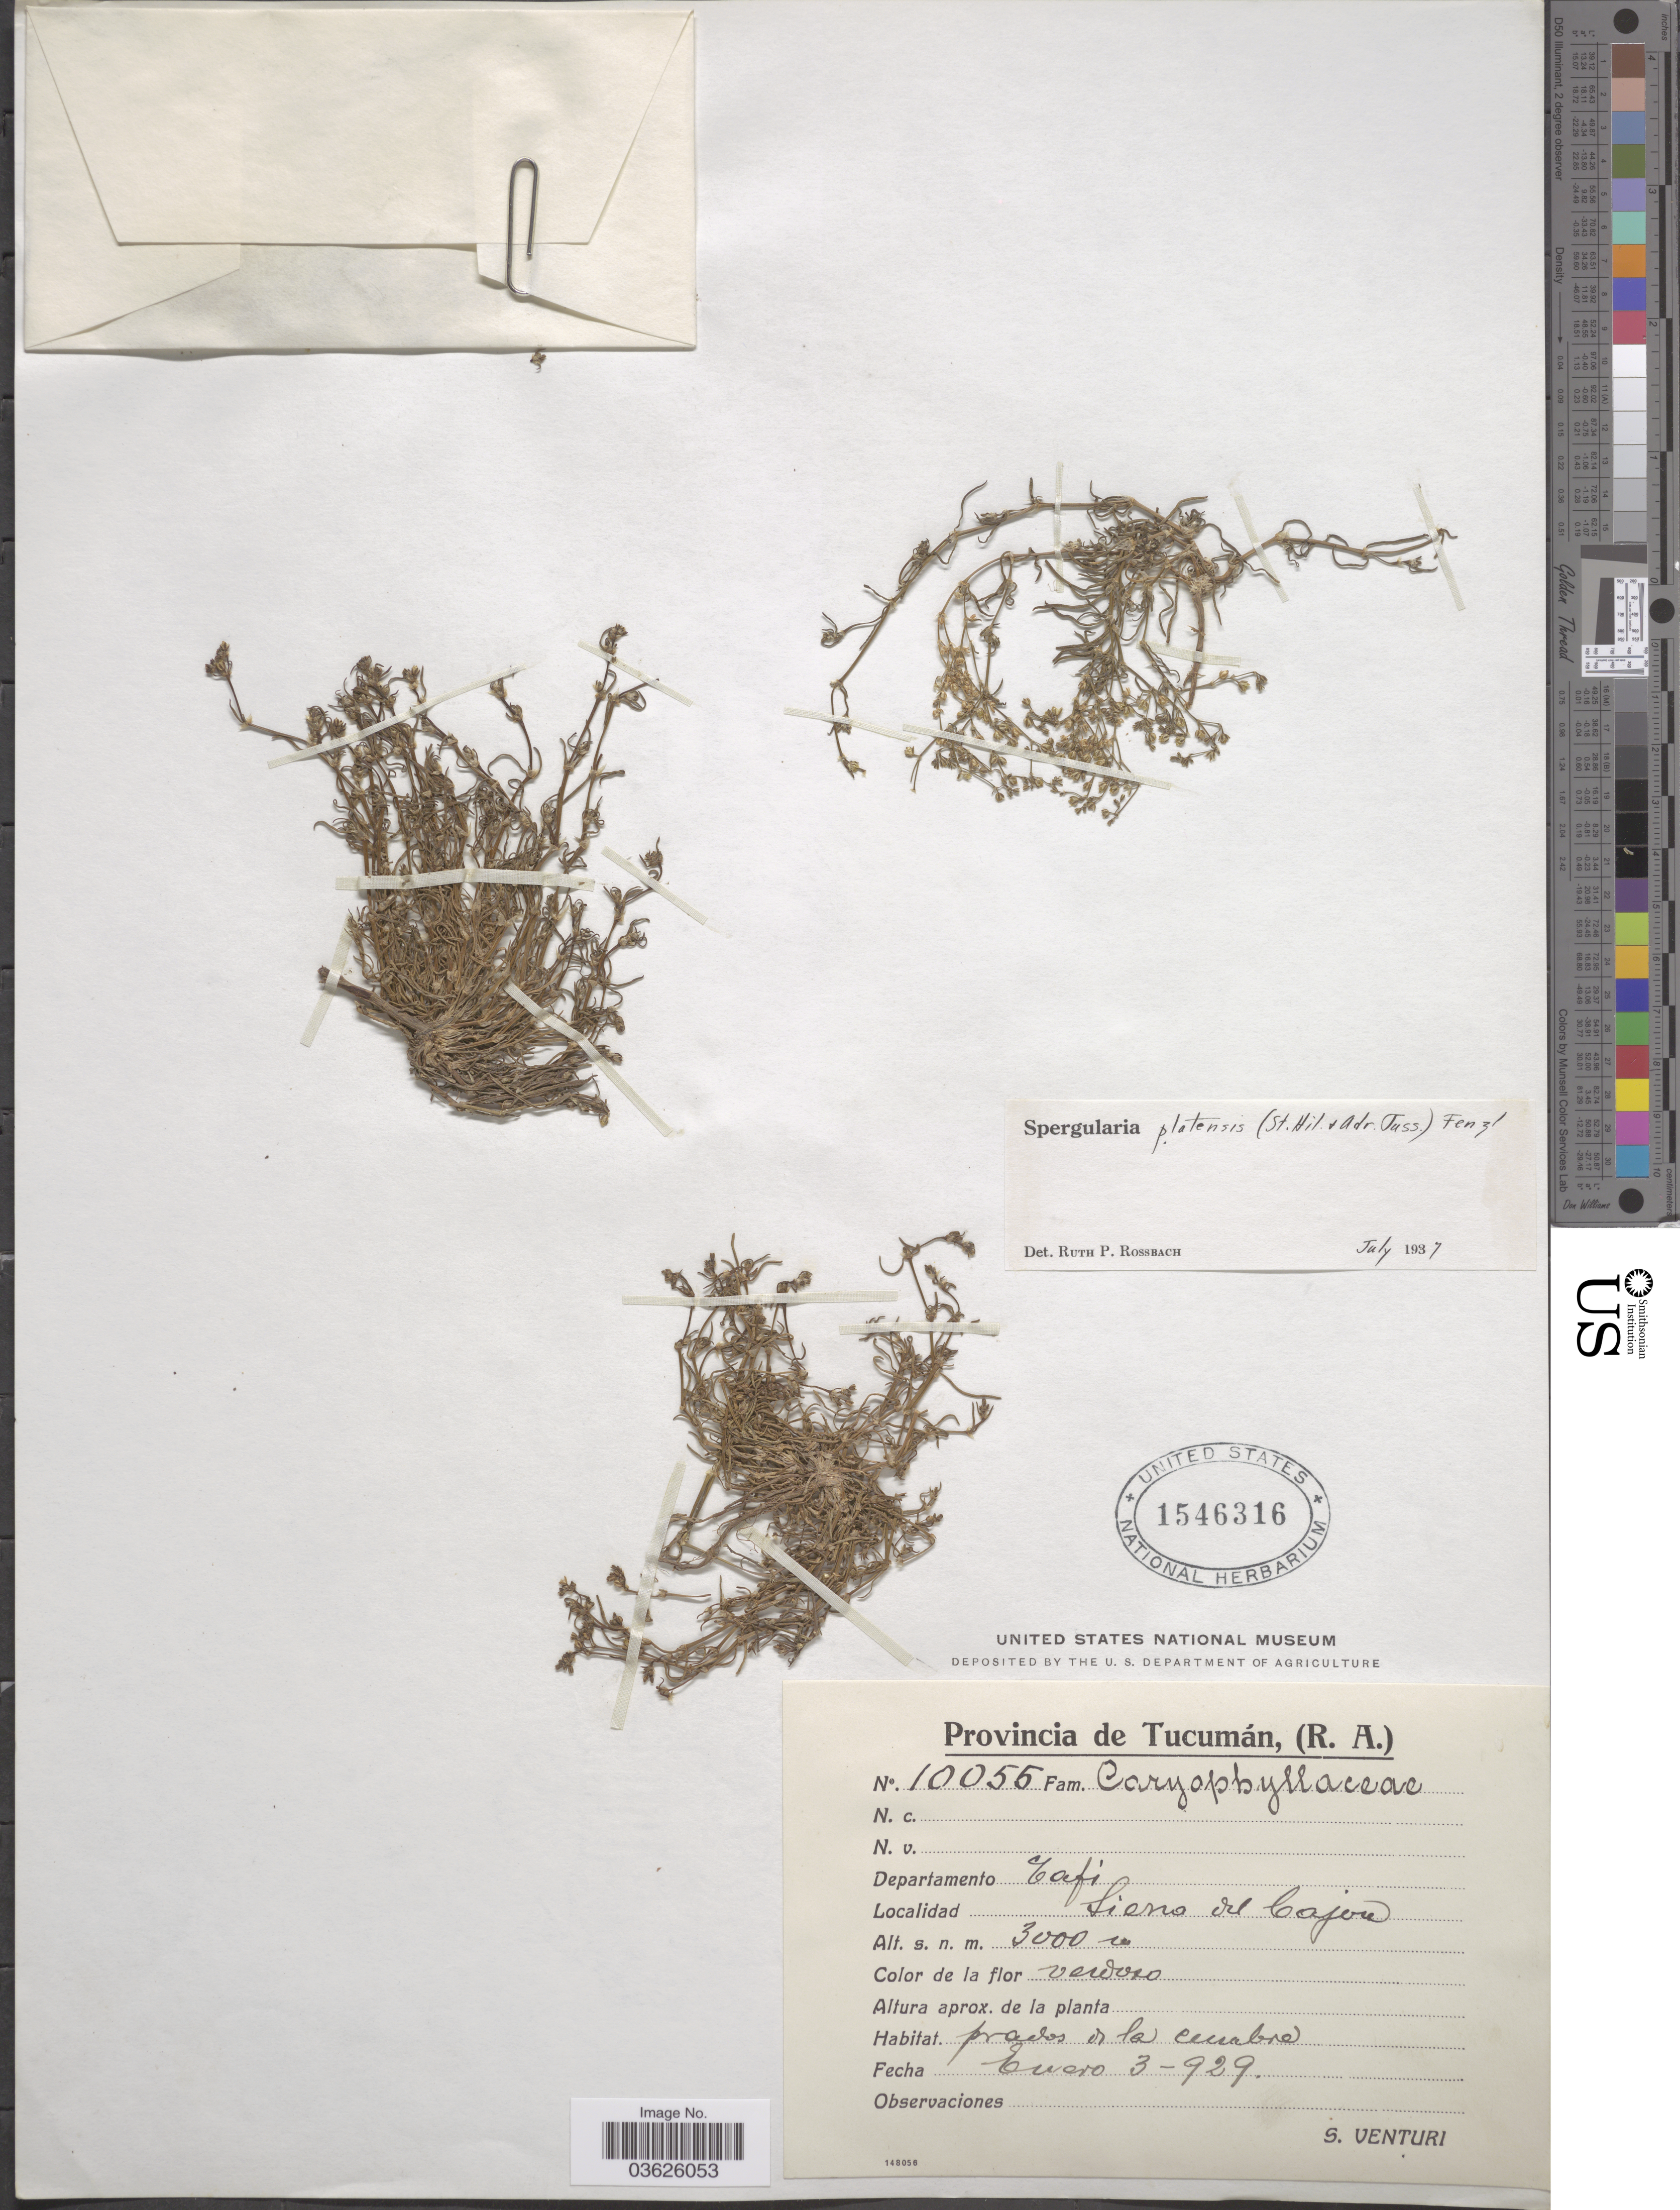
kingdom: Plantae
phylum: Tracheophyta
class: Magnoliopsida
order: Caryophyllales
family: Caryophyllaceae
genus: Spergularia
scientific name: Spergularia platensis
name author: (Cambess.) Fenzl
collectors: S. Venturi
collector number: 10055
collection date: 1929-01-03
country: Argentina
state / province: Tucuman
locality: Departamento Tafi. Sierra del Cajon.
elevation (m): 3000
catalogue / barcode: US 1546316